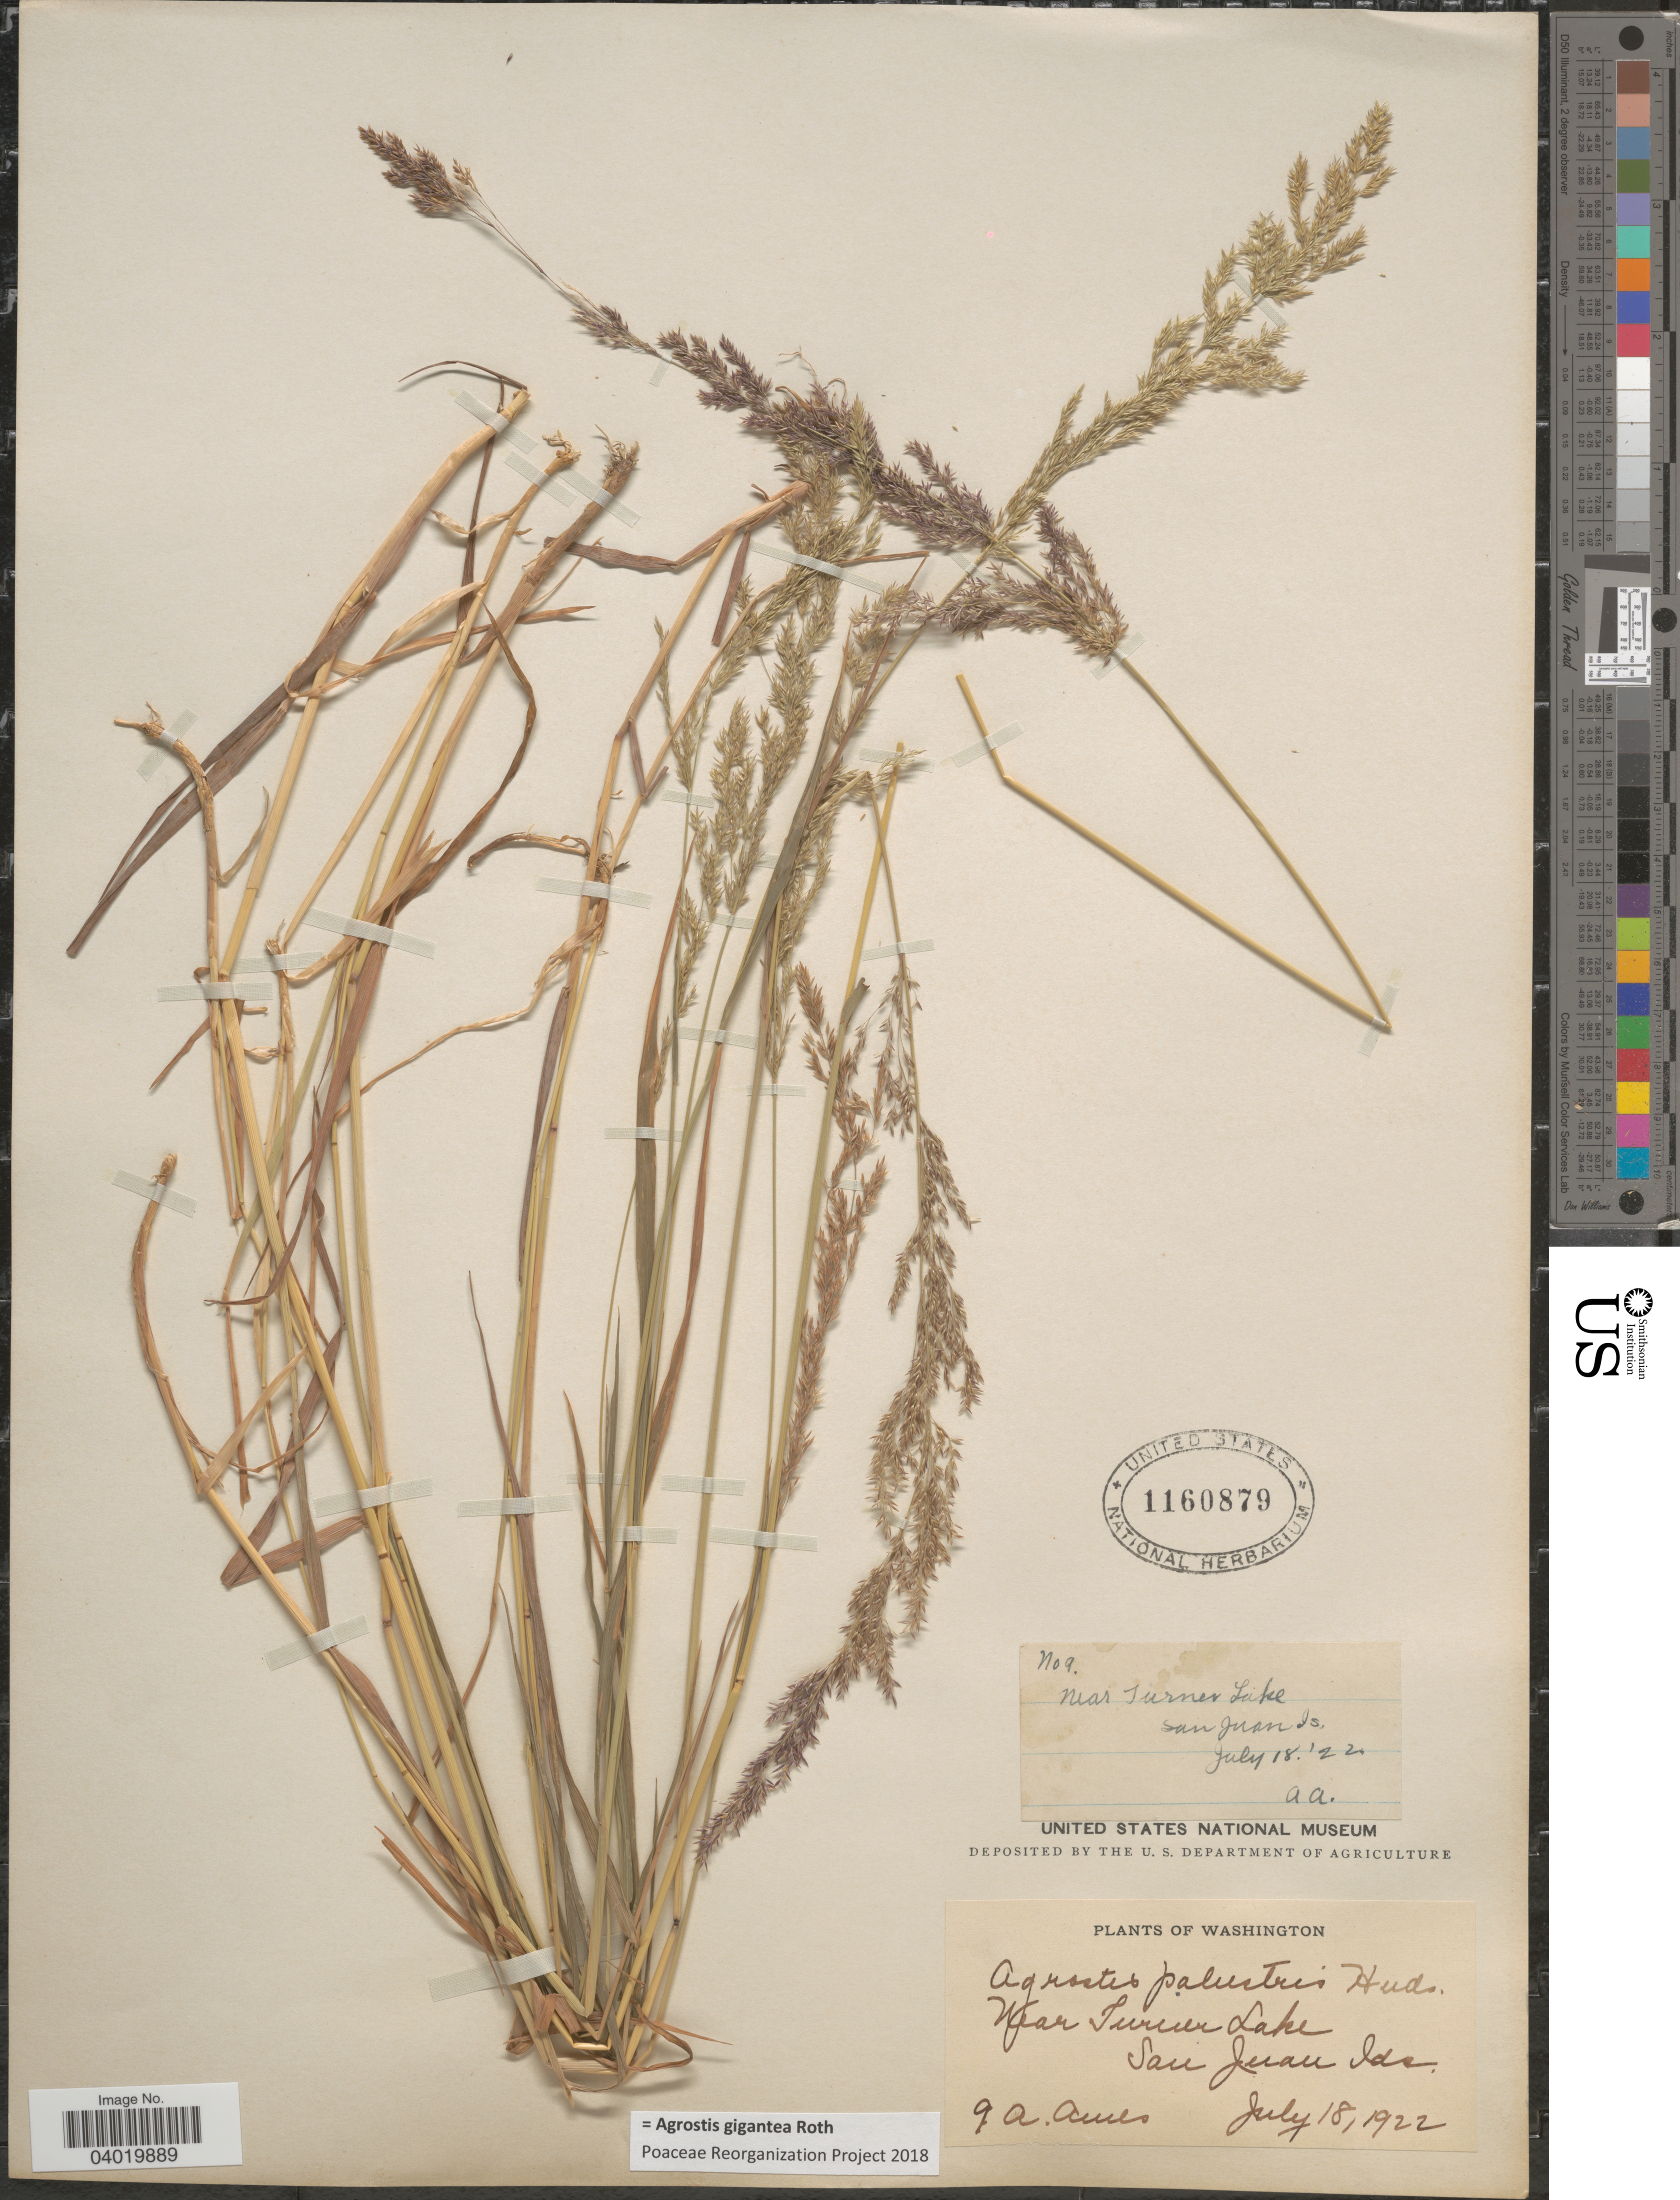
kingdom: Plantae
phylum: Tracheophyta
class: Liliopsida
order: Poales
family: Poaceae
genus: Agrostis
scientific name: Agrostis gigantea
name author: Roth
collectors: A. Ames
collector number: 9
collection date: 1922-07-18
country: United States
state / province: Washington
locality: Near Turner Lake. San Juan Ids.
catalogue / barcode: US 1160879